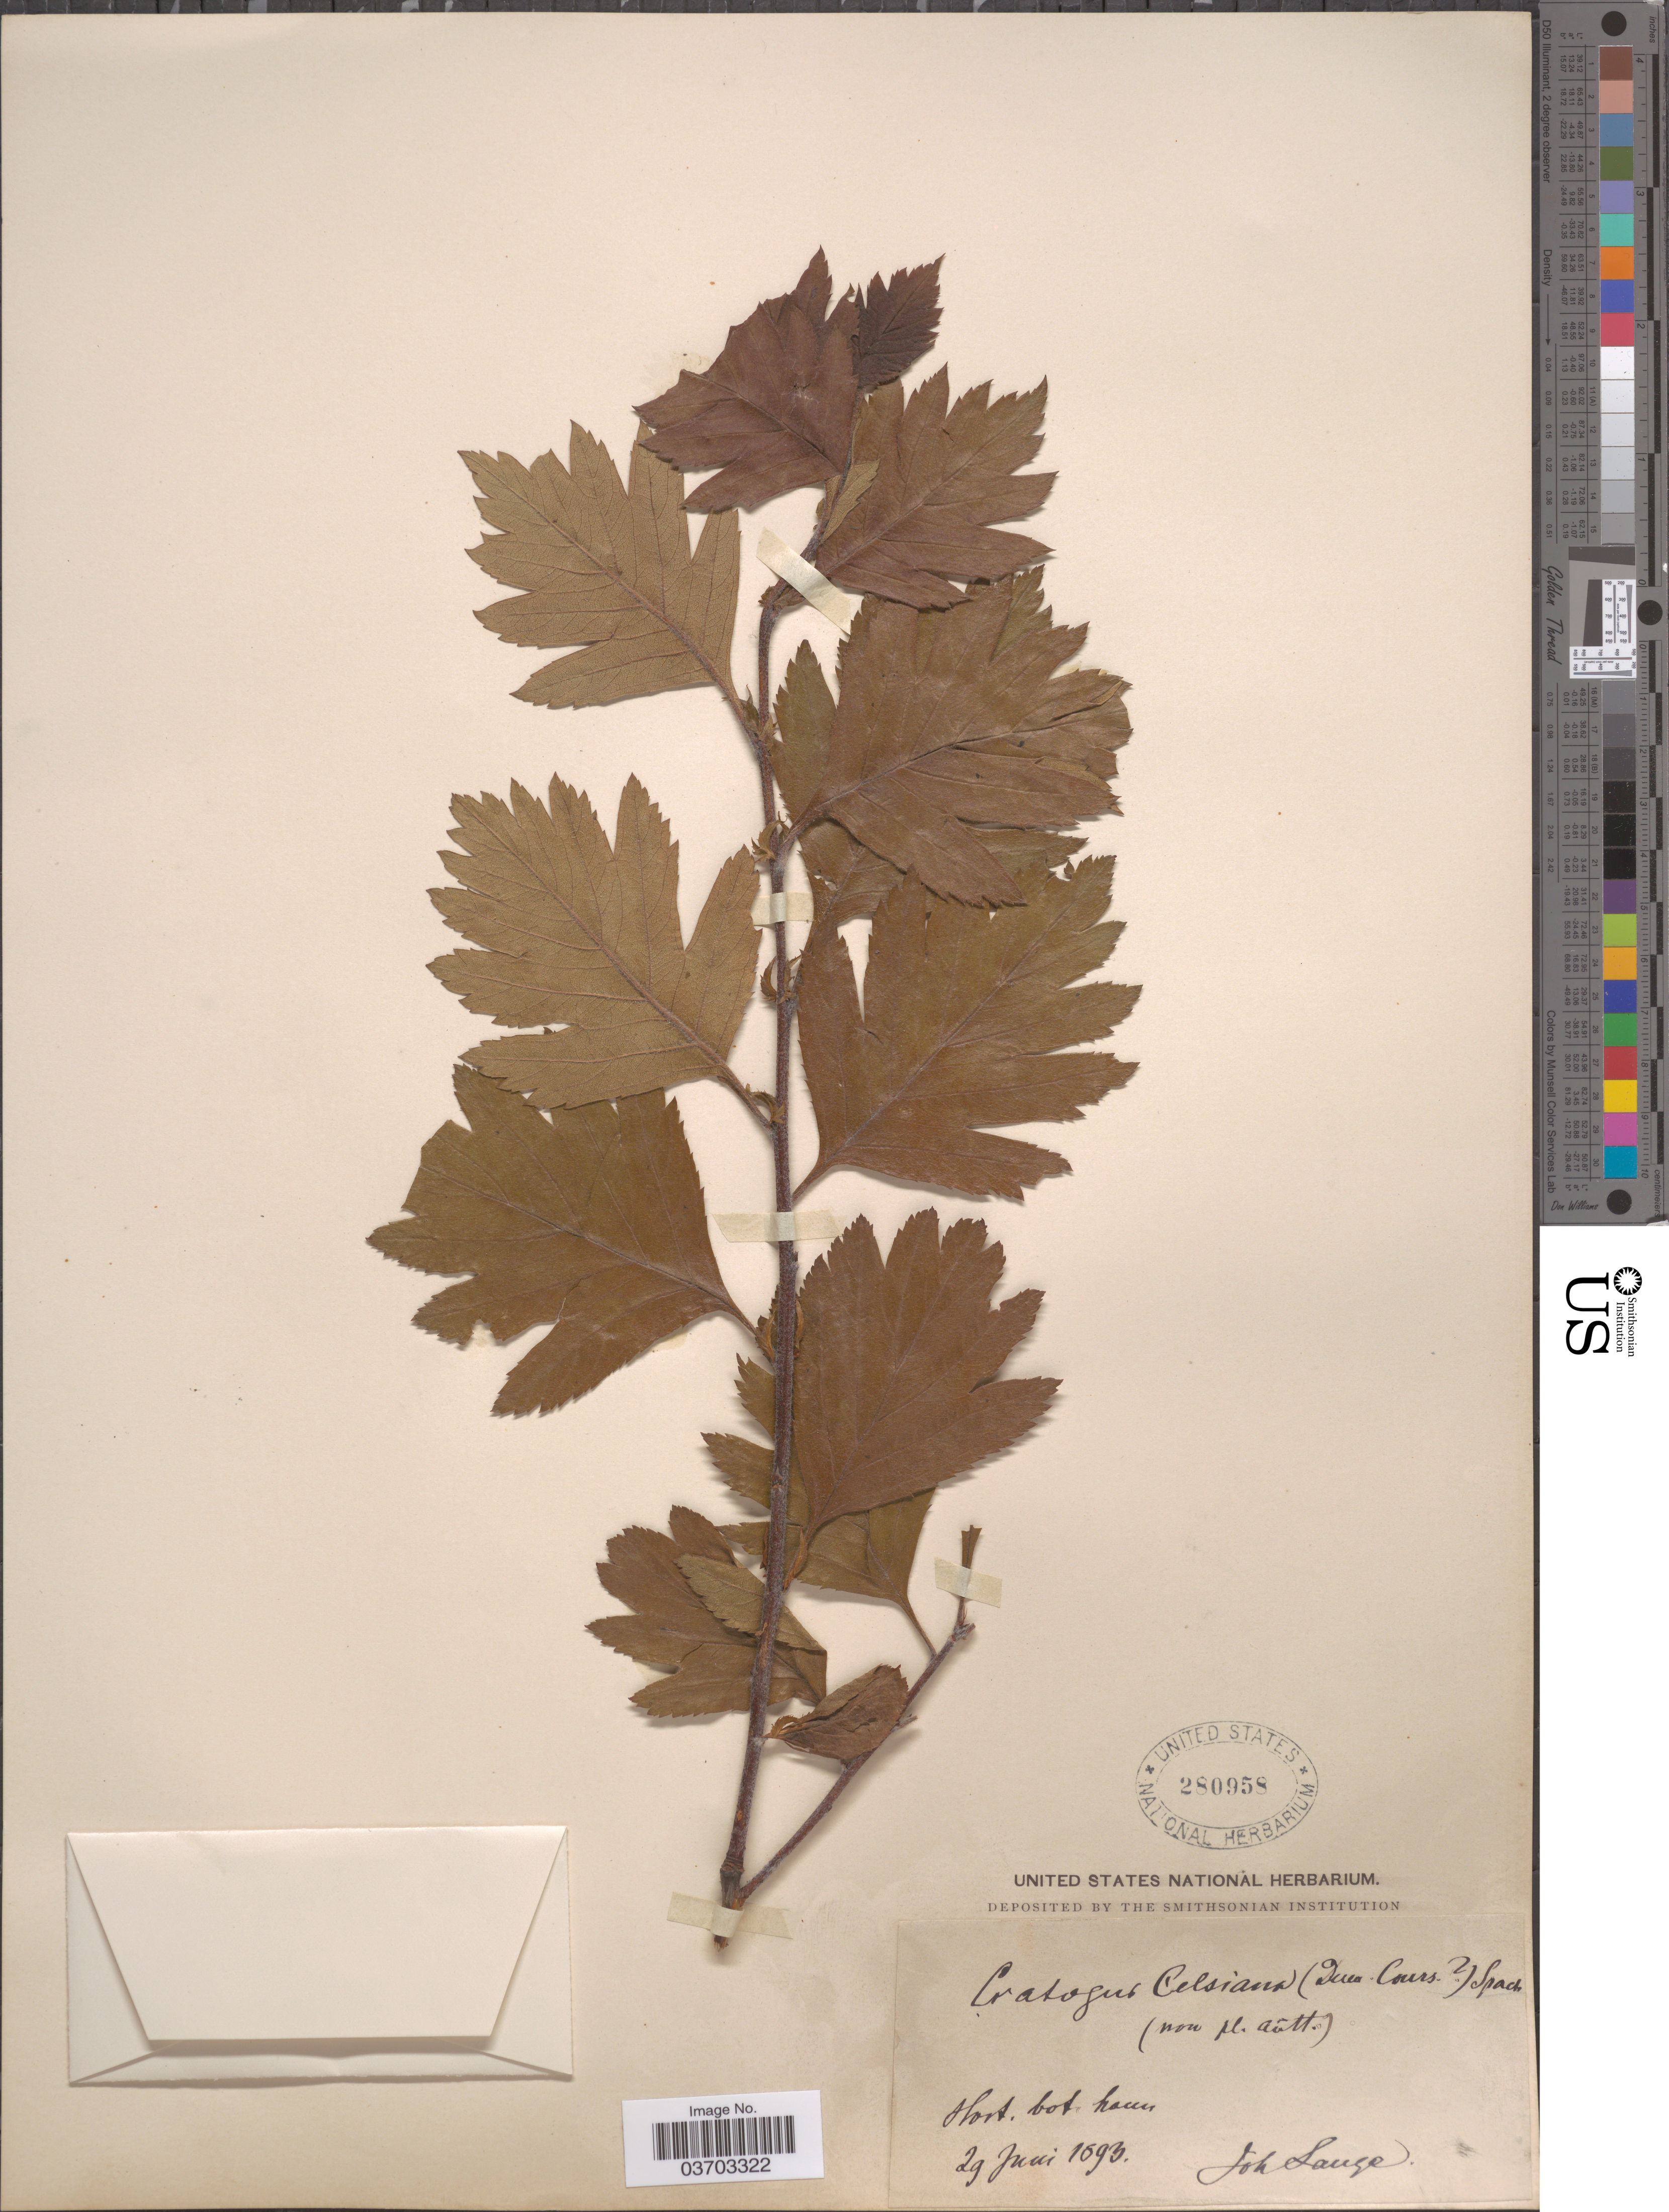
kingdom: Plantae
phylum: Tracheophyta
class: Magnoliopsida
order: Rosales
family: Rosaceae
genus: Crataegus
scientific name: Crataegus celsiana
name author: Bosc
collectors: J. M. C. Lange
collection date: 1893-05-29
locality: Hort. bot. haun.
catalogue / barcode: US 280958